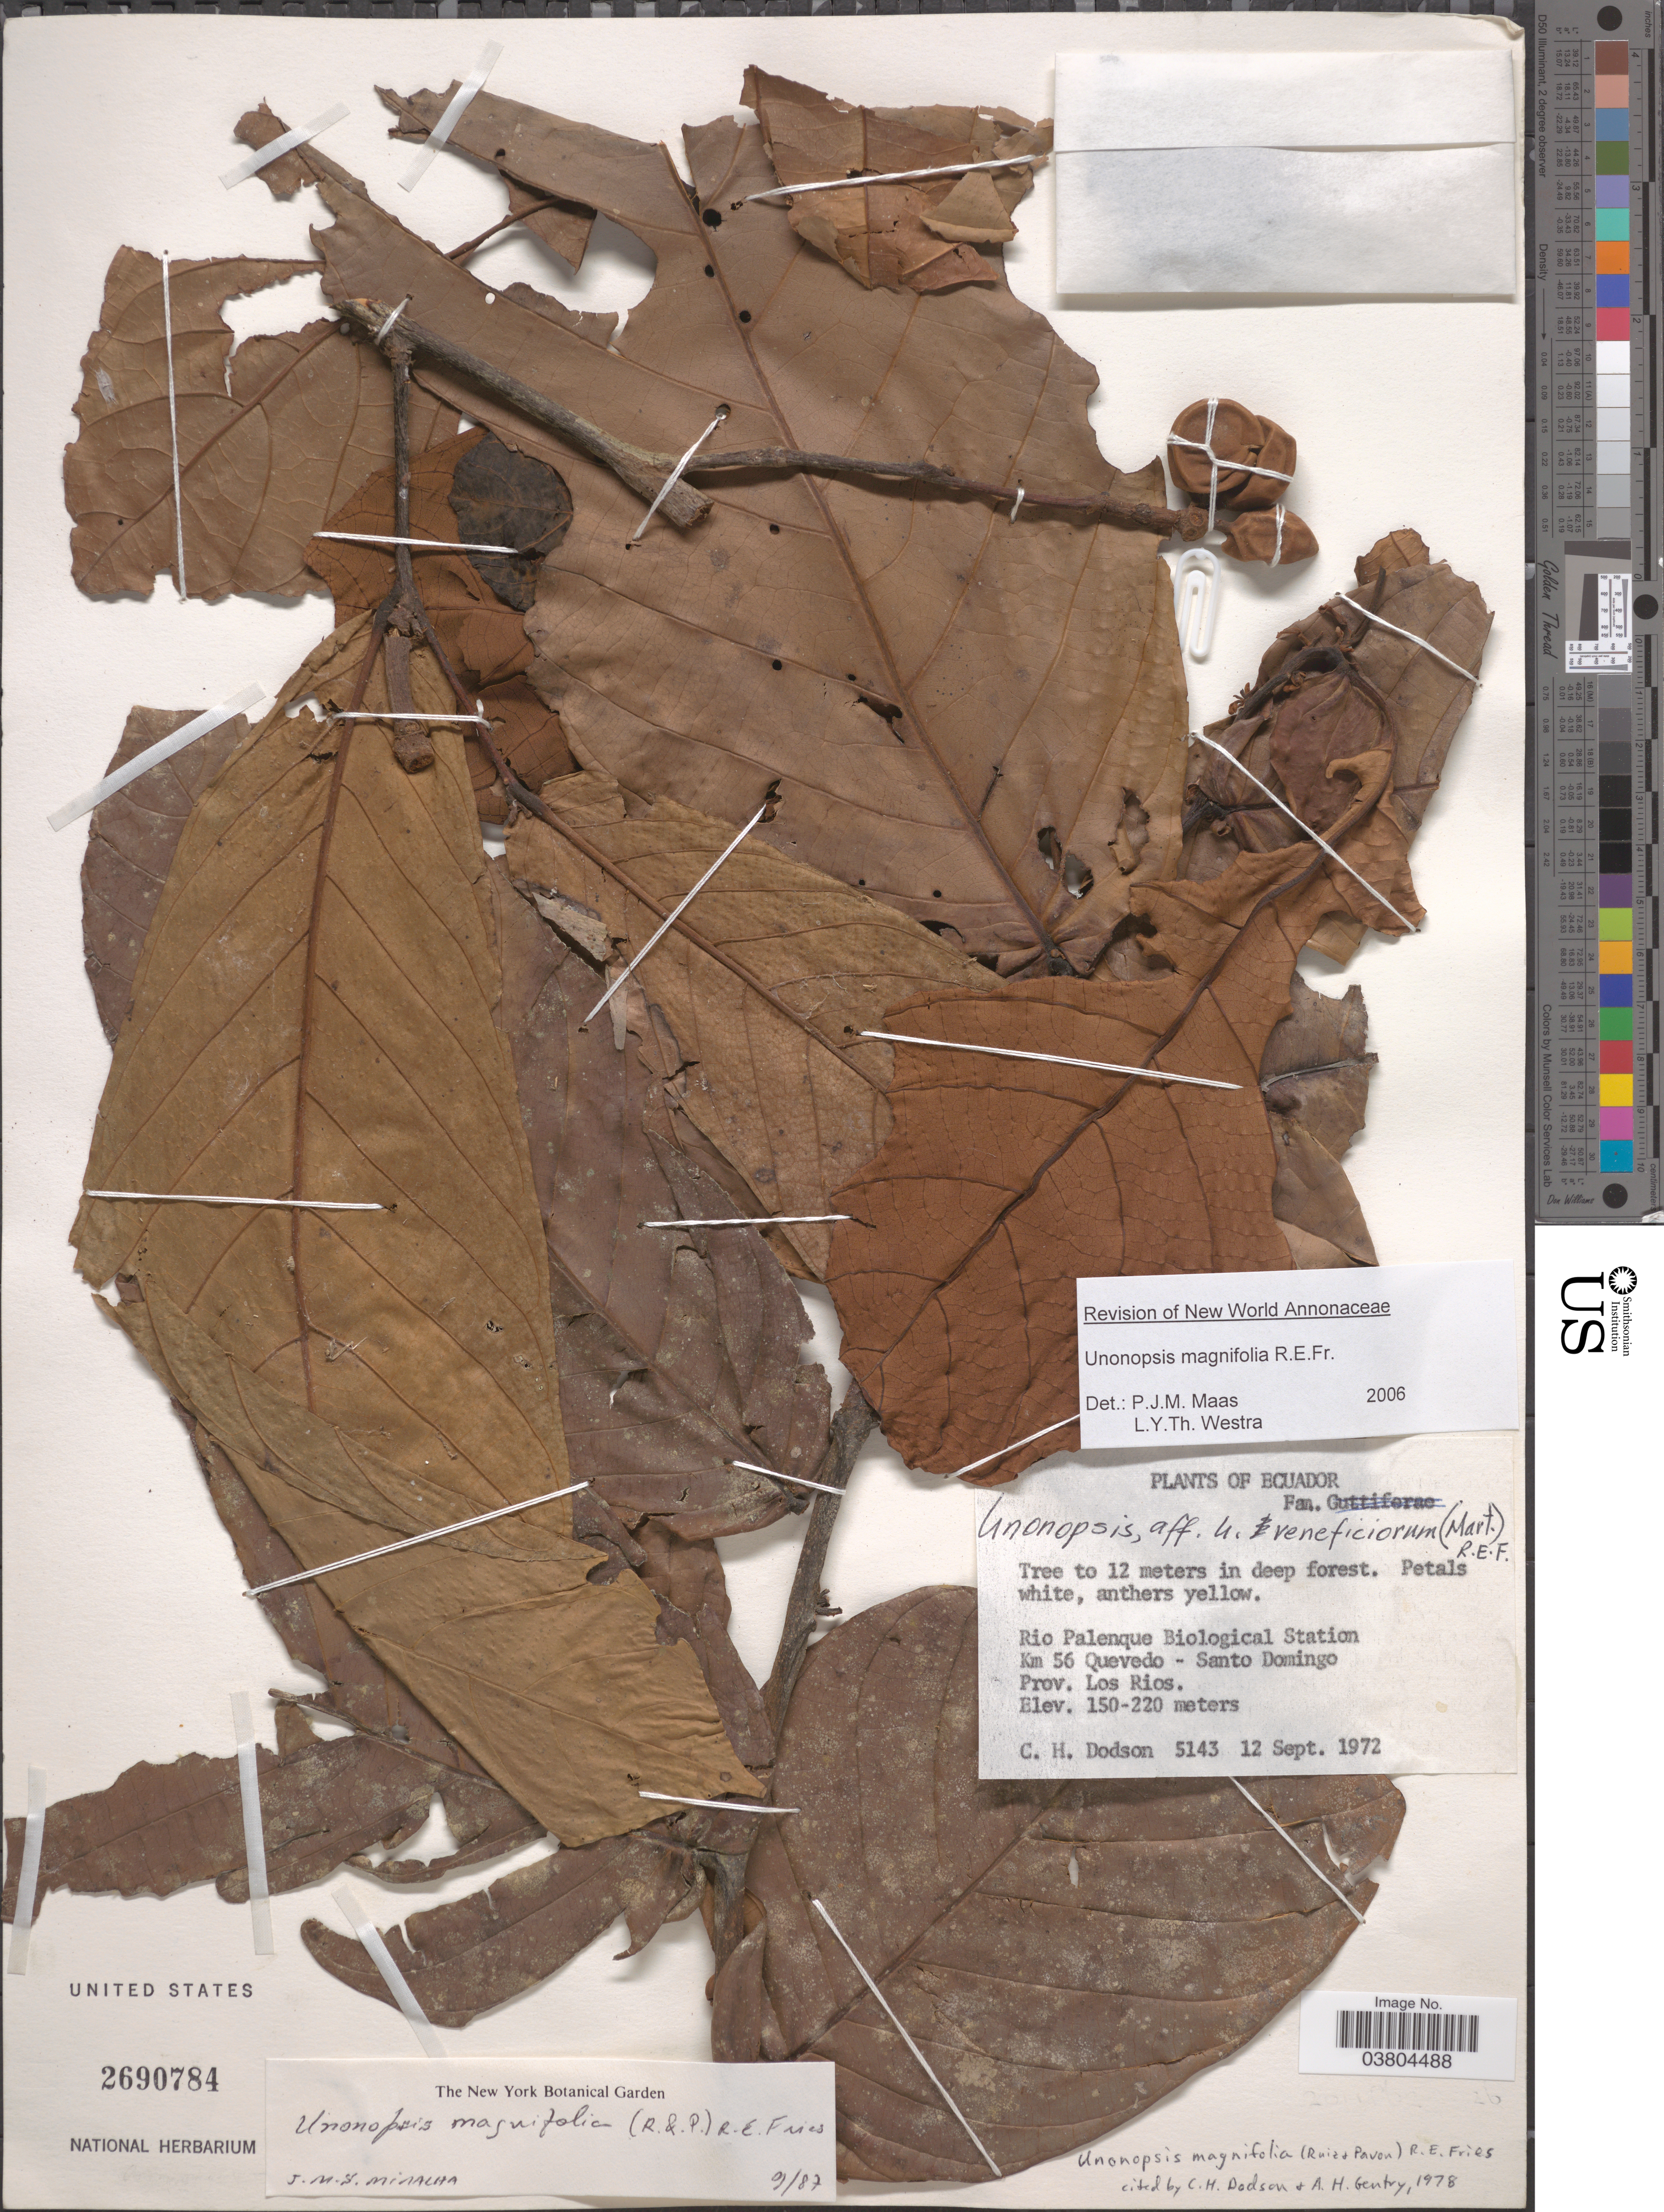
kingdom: Plantae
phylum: Tracheophyta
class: Magnoliopsida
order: Magnoliales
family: Annonaceae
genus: Unonopsis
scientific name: Unonopsis magnifolia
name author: R.E. Fr.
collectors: C. H. Dodson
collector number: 5143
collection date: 1972-09-12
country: Ecuador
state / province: Los Ríos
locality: Rio Palenque Biological Station. Km 56 Quevedo - Santo Domingo.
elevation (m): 150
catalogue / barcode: US 2690784